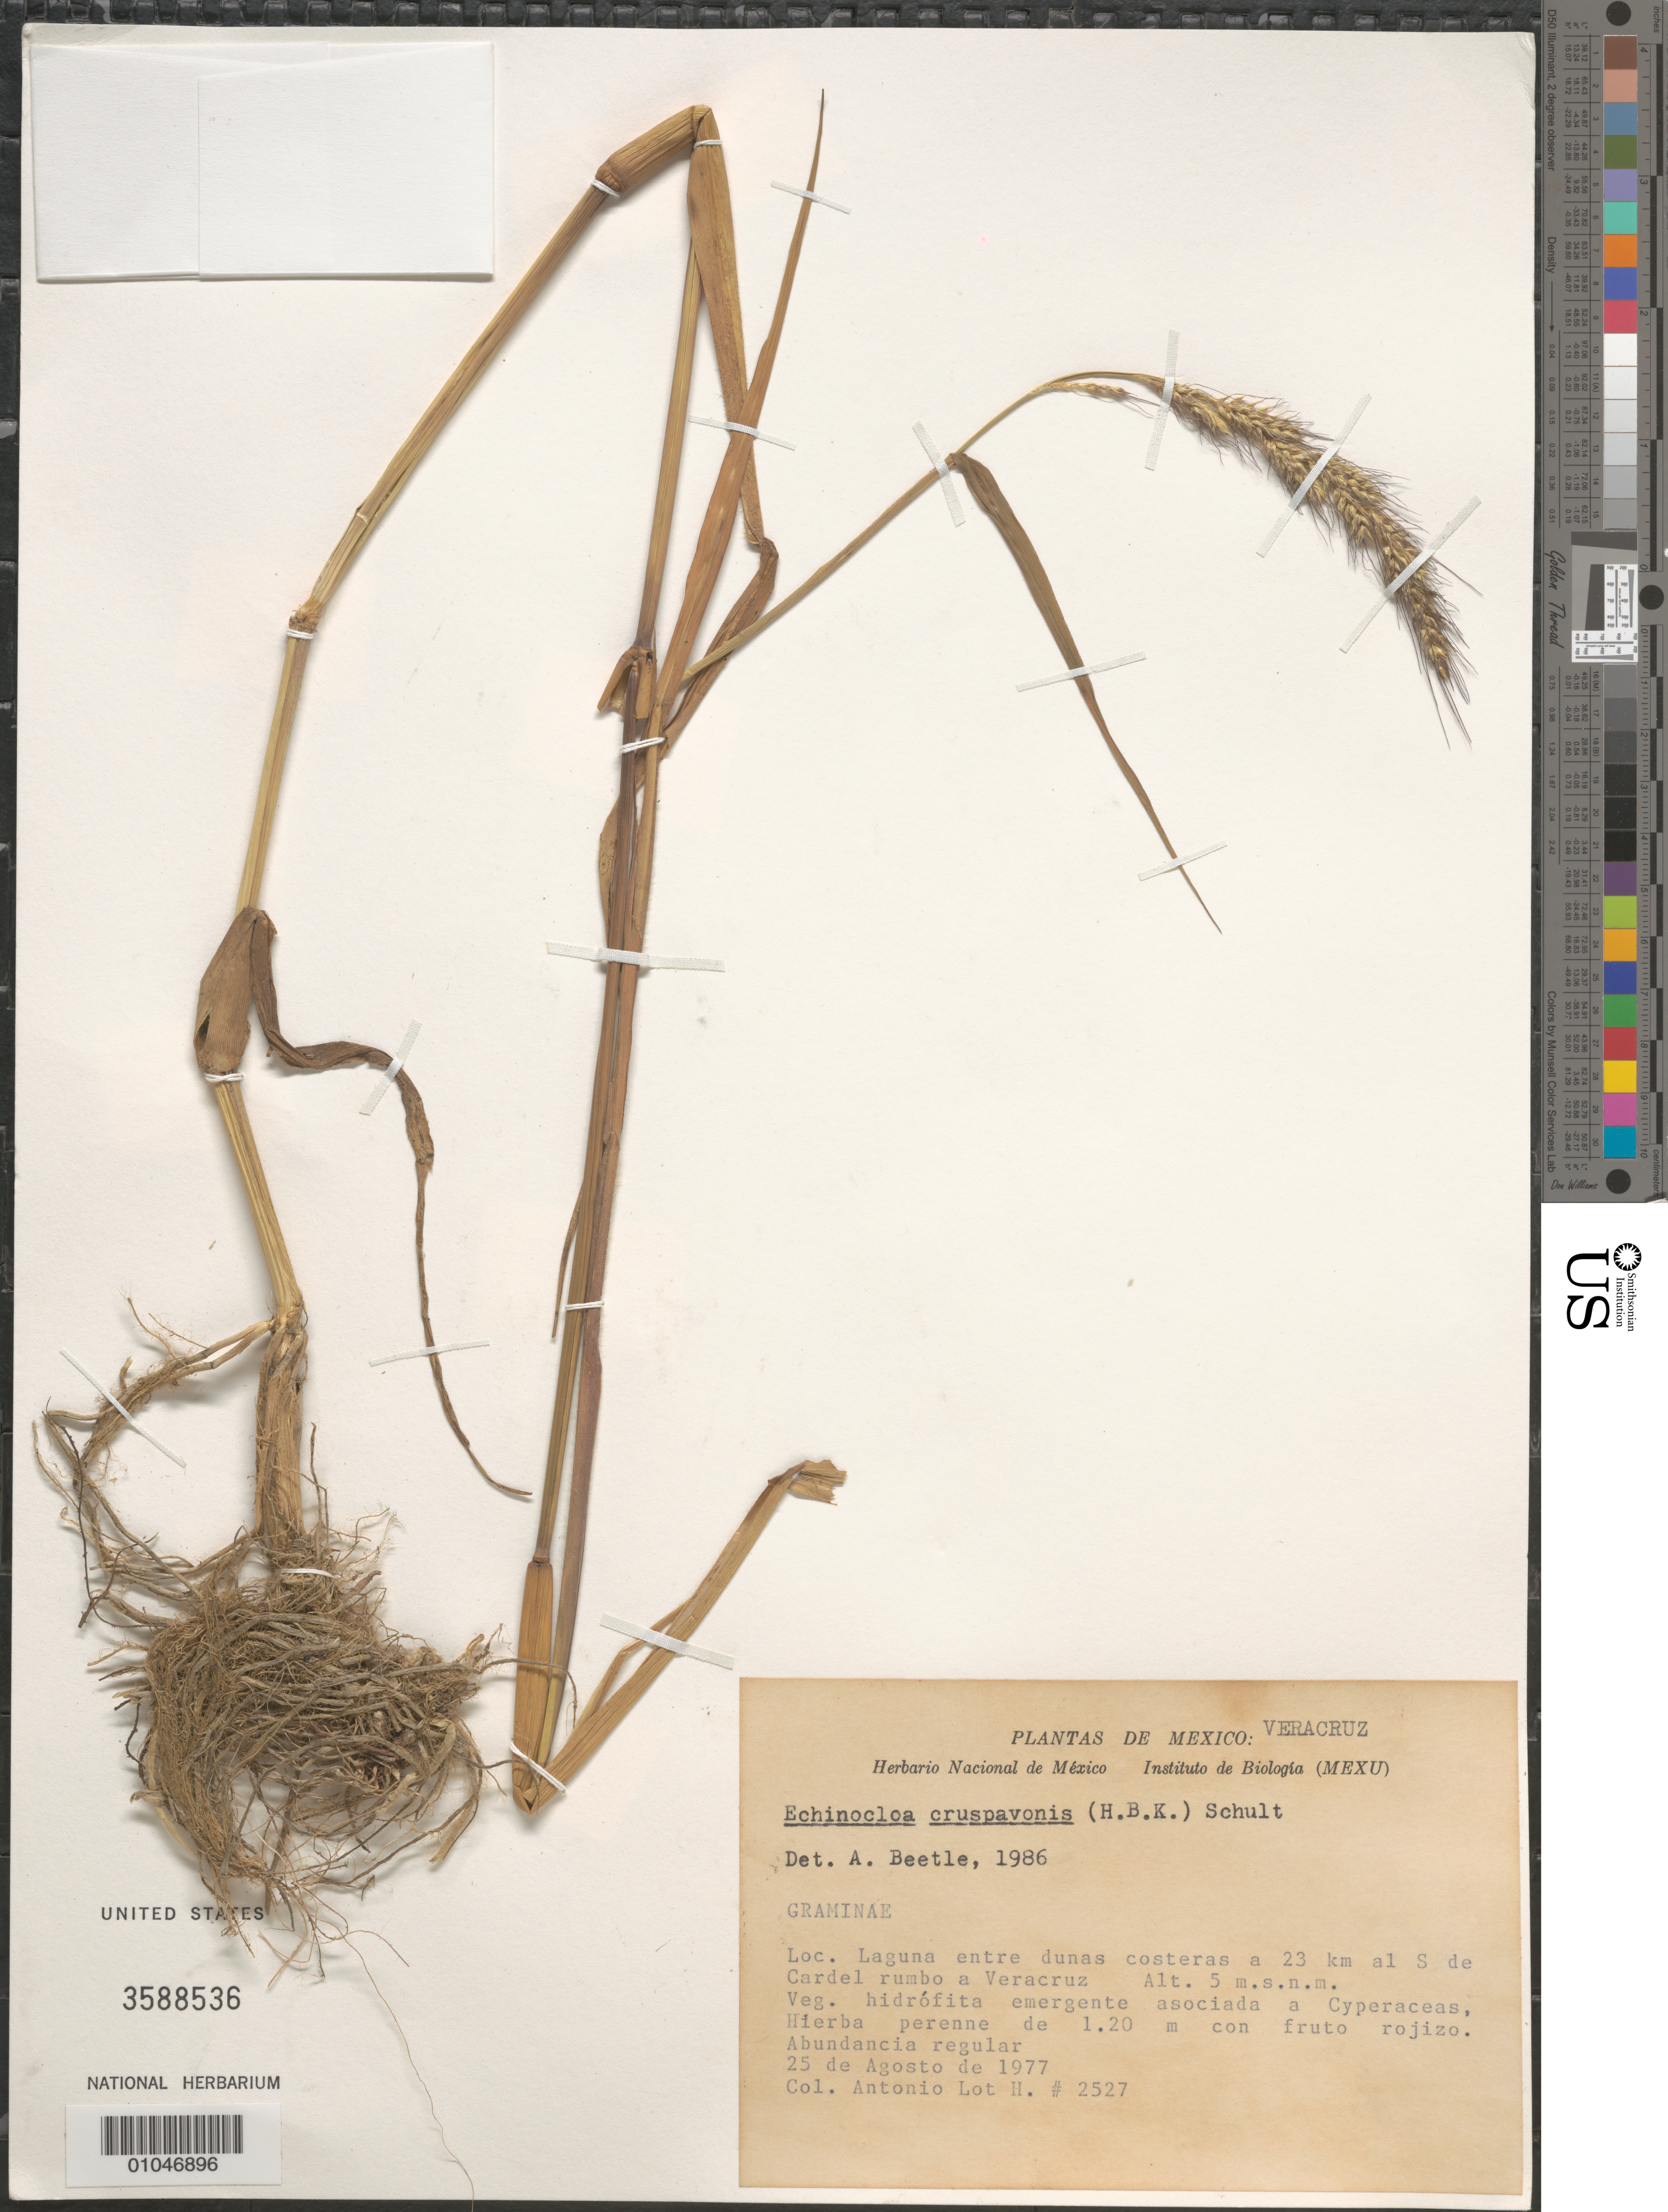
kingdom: Plantae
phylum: Tracheophyta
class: Liliopsida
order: Poales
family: Poaceae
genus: Echinochloa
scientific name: Echinochloa crus-pavonis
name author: (Kunth) Schult.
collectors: A. Lot Helgueras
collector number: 2527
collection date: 1977-08-25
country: Mexico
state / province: Veracruz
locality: Laguna entre dunas costeras a 23 km al S de Cardel rumbo a Veracruz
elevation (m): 5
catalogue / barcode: US 3588536